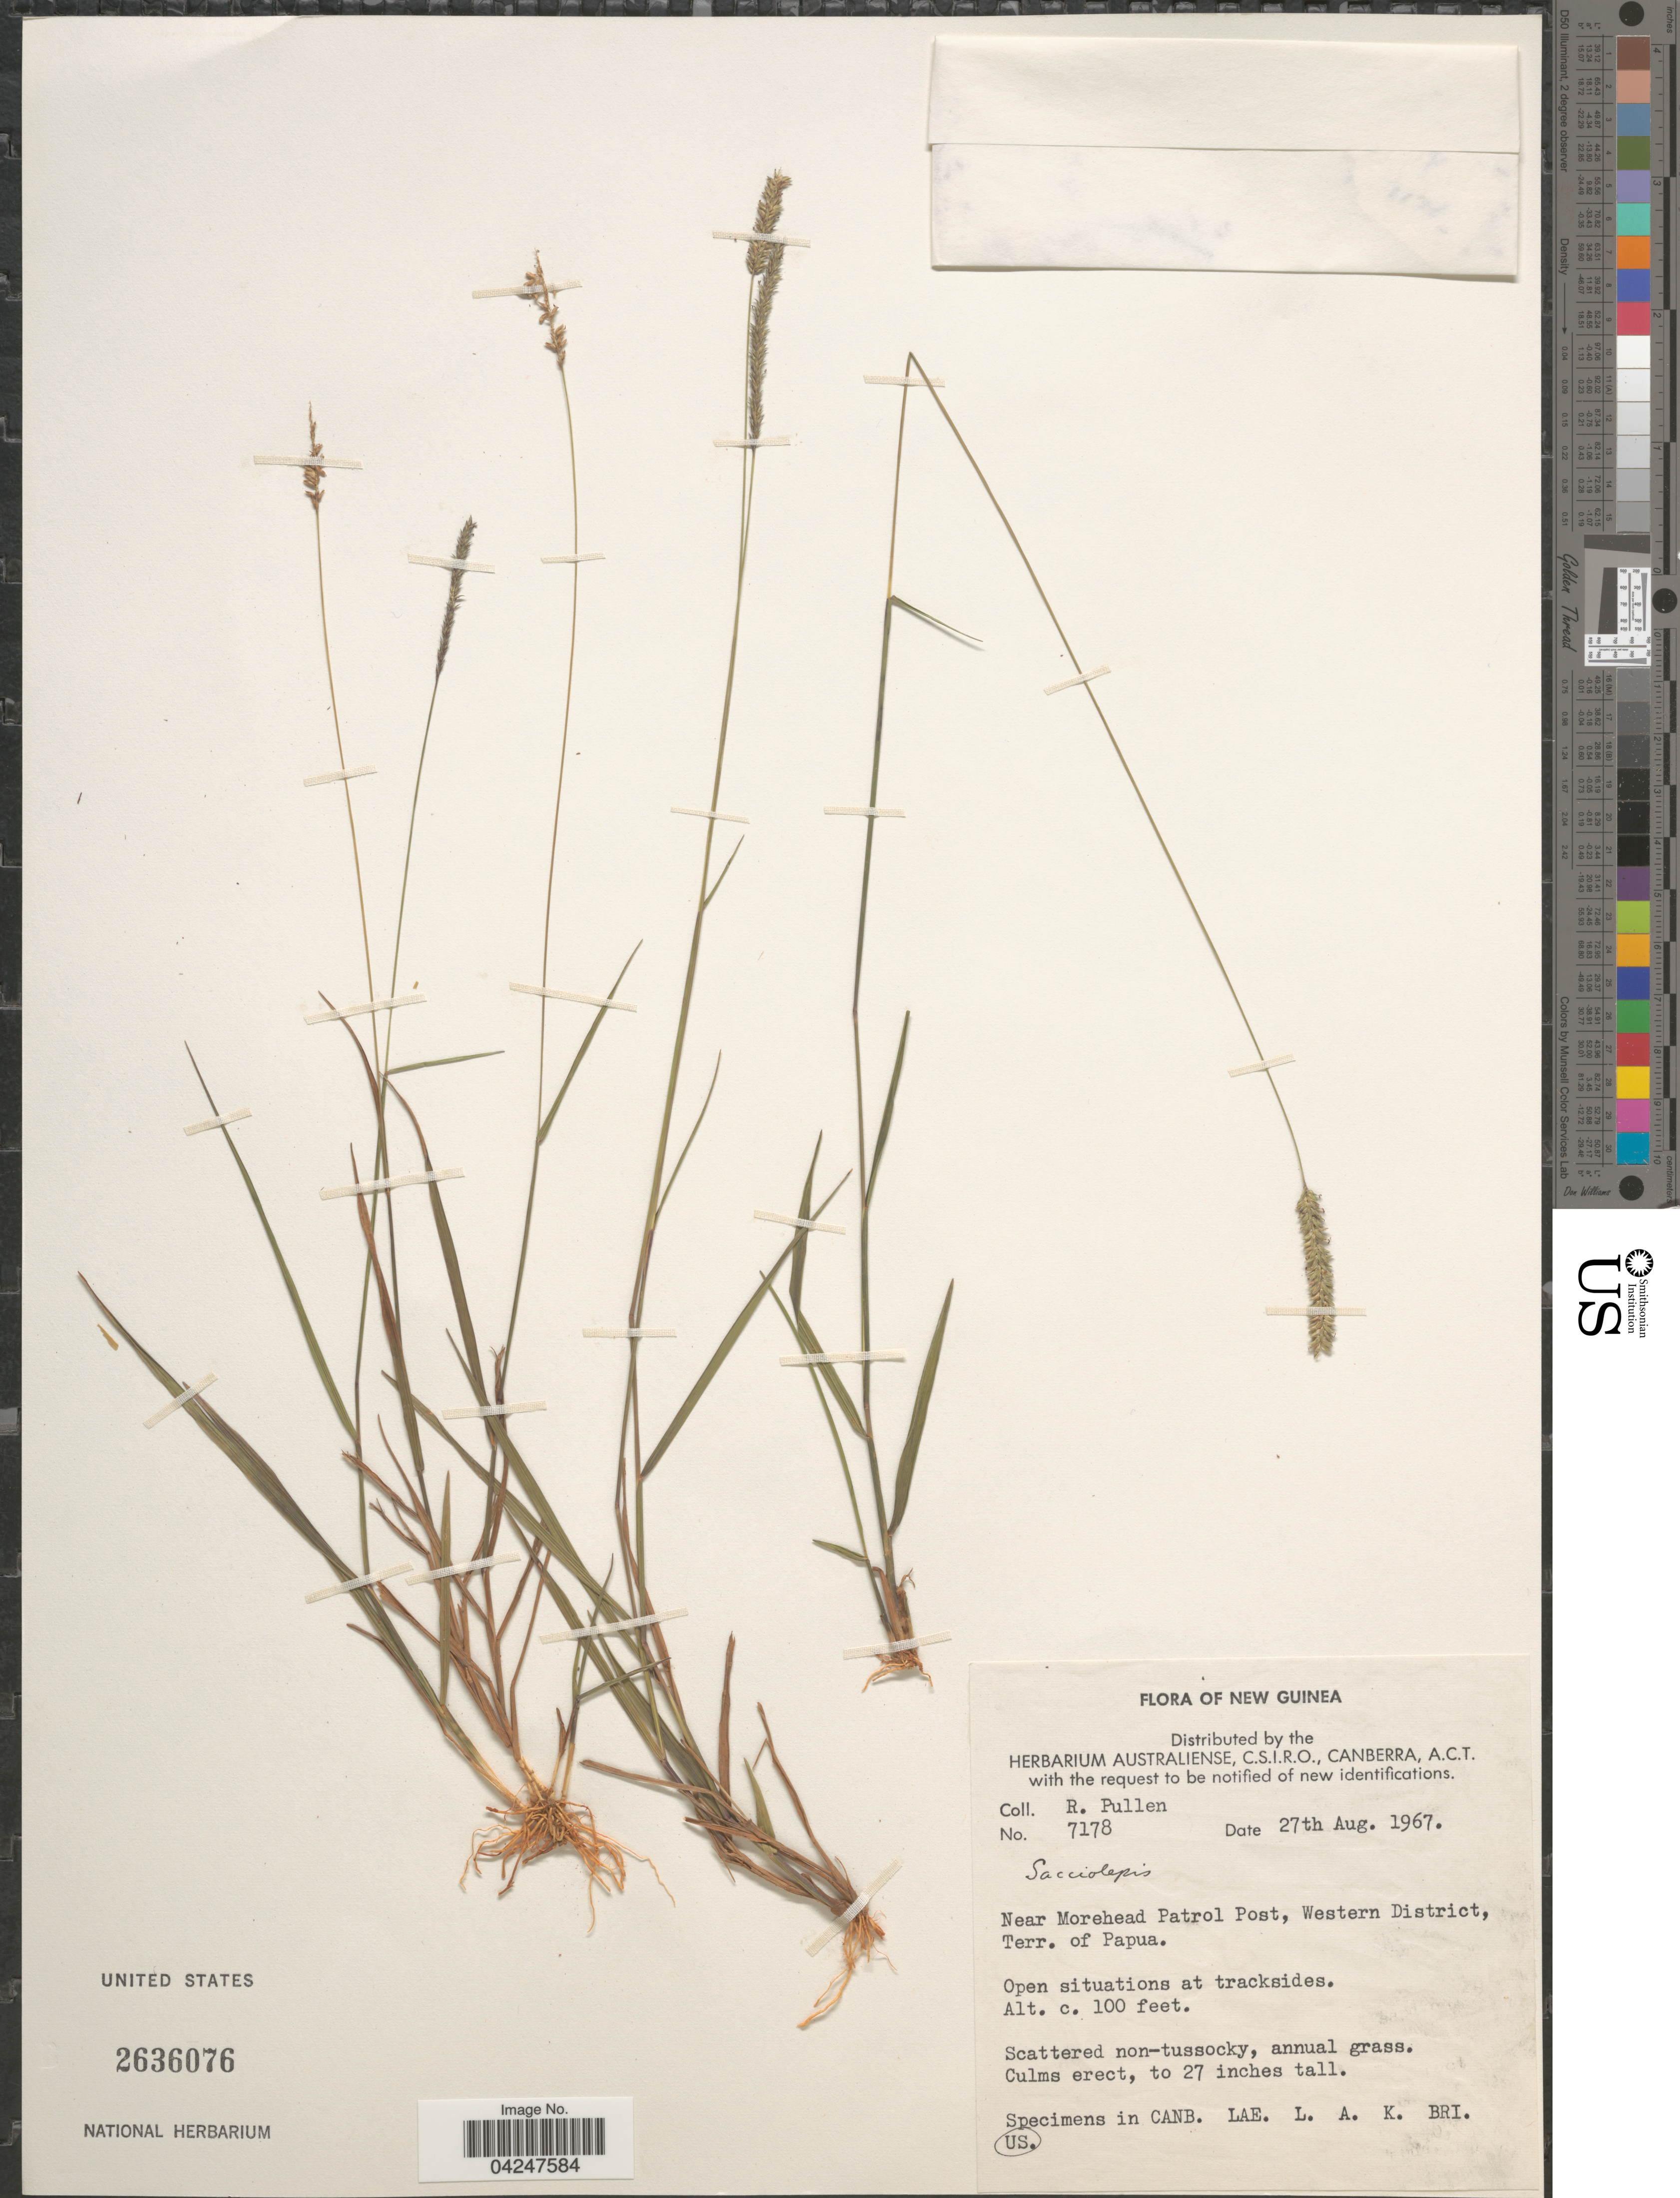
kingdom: Plantae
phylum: Tracheophyta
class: Liliopsida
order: Poales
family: Poaceae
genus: Sacciolepis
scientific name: Sacciolepis sp.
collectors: R. Pullen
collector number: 7178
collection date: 1967-08-27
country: Papua New Guinea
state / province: Manus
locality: New Guinea. Near Morehead Patrol Post, Western District, Terr. of Papua.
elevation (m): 30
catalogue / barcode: US 2636076